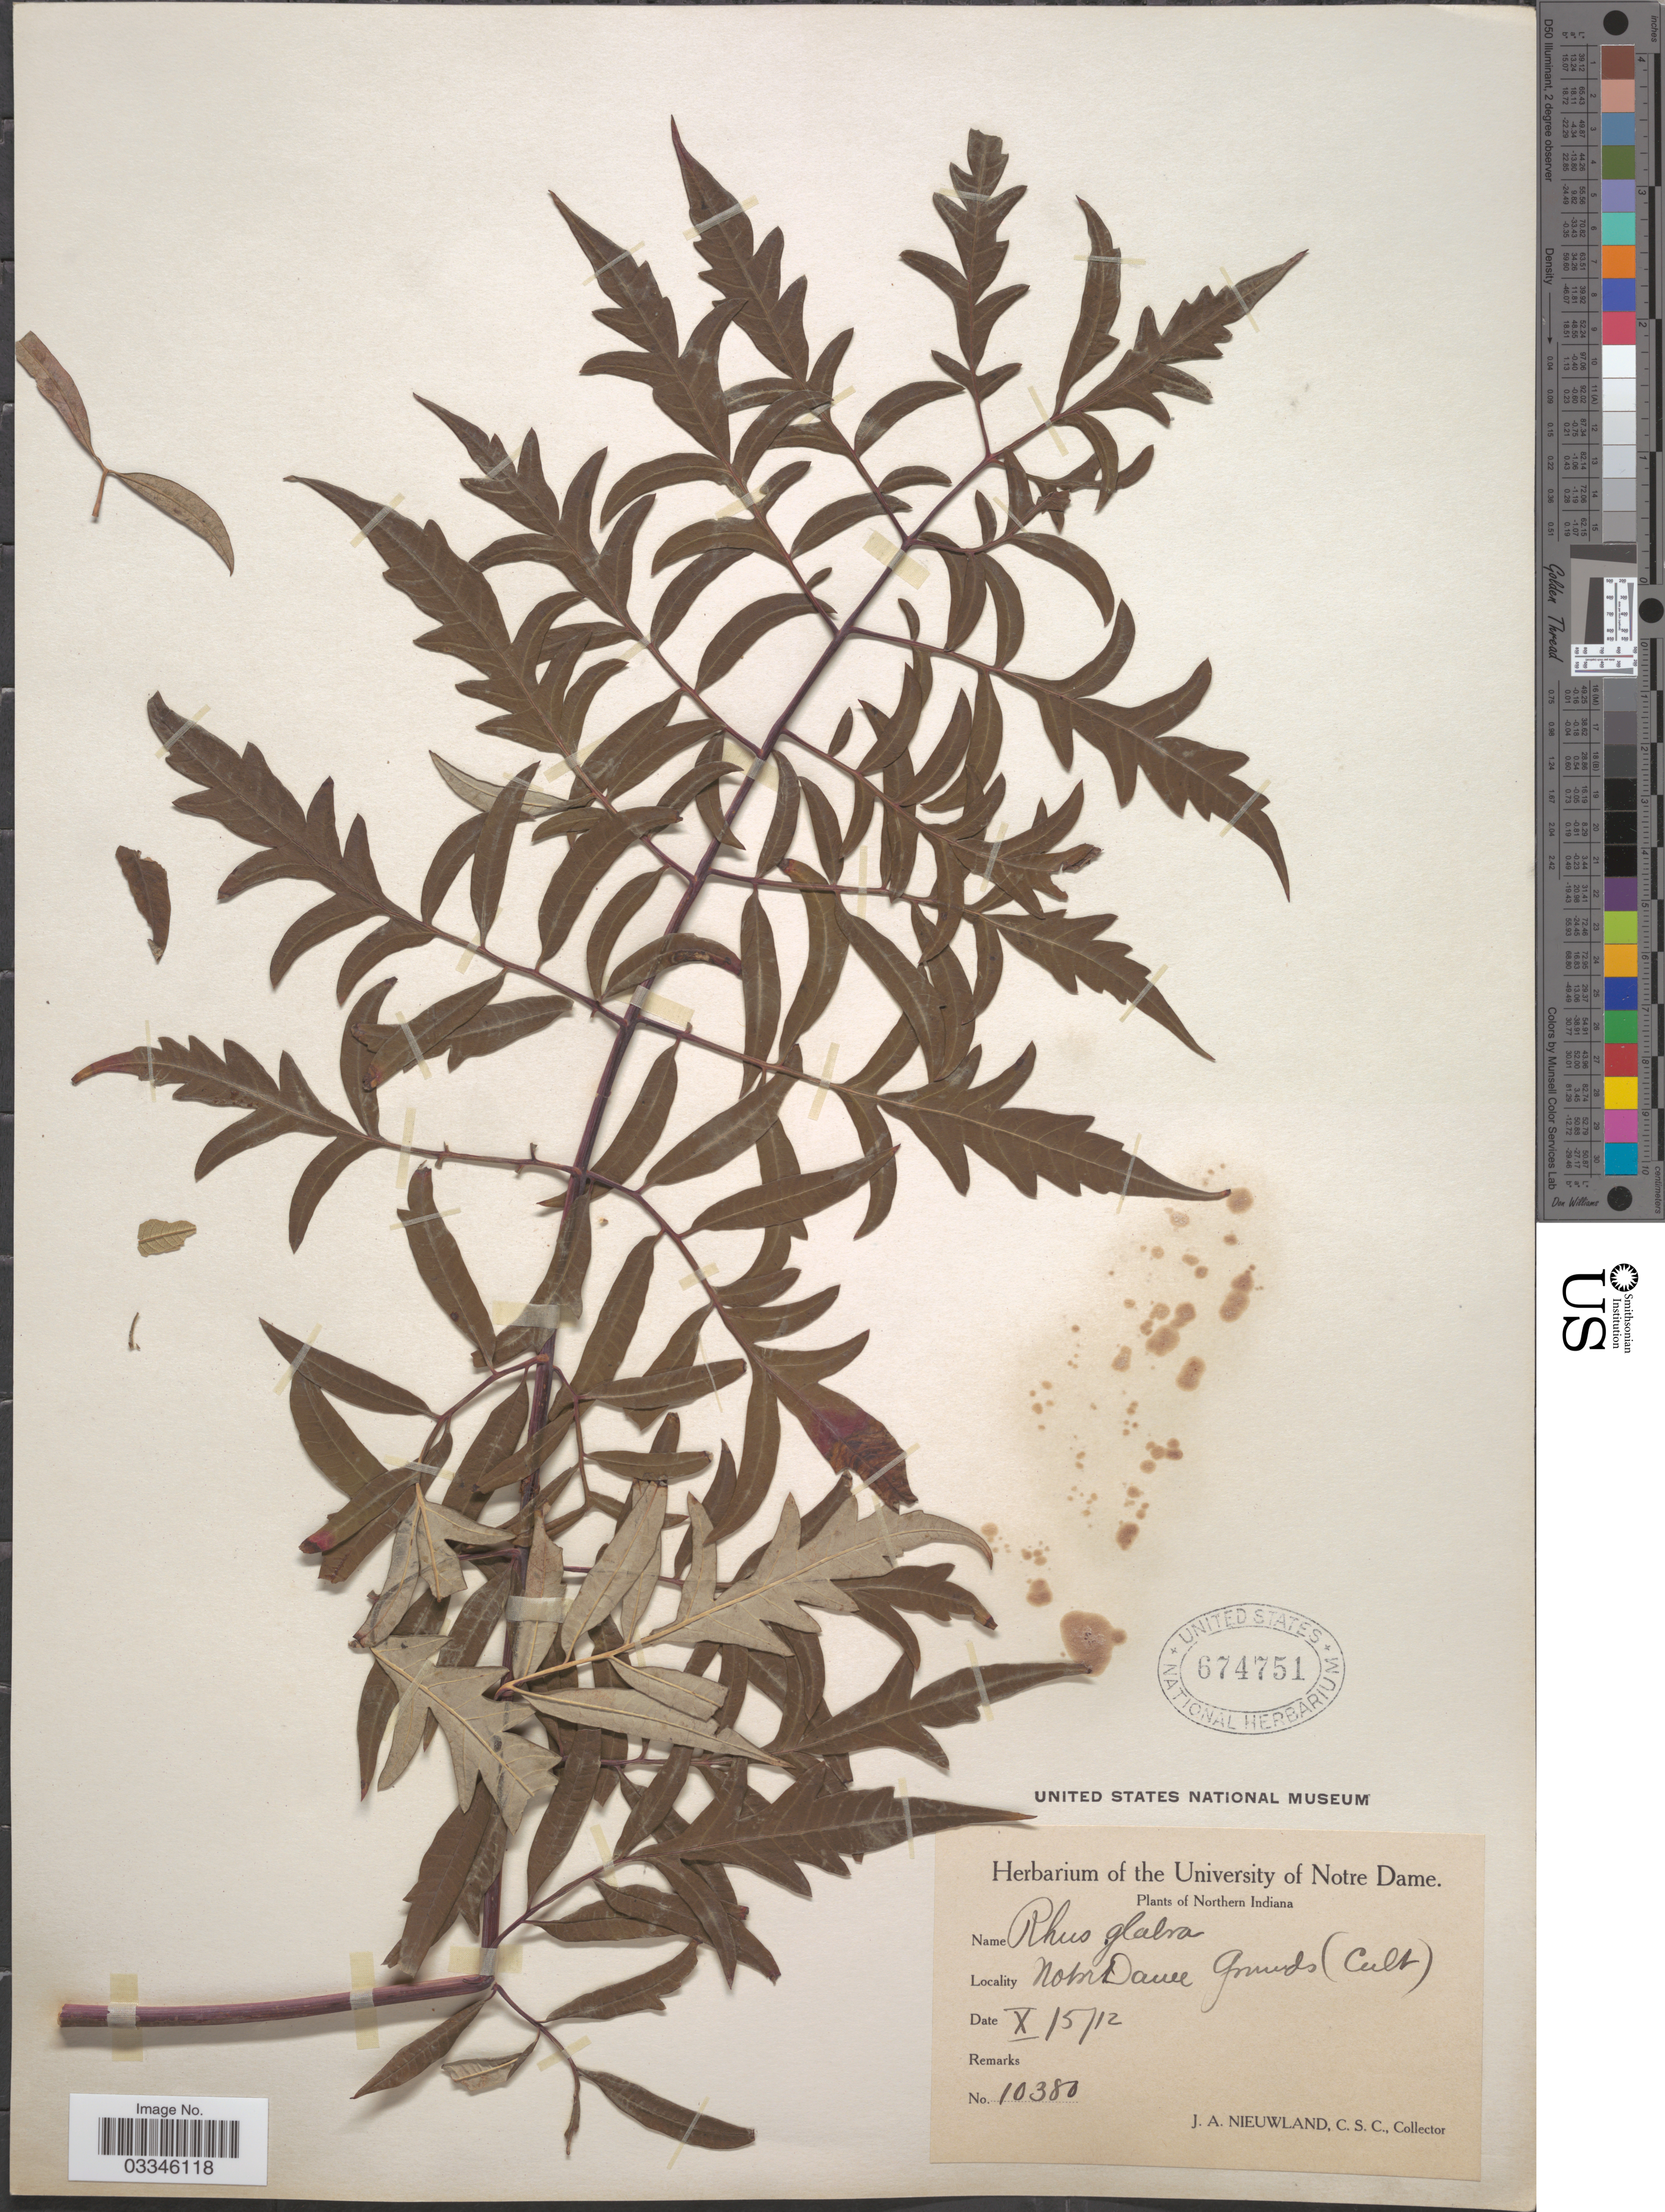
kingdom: Plantae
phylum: Tracheophyta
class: Magnoliopsida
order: Sapindales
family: Anacardiaceae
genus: Rhus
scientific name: Rhus glabra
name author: L.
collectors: J. A. Nieuwland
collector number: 10380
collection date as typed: Transcribed d/m/y: 5/10/12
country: United States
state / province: Indiana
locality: Northern Indiana. Notre Dame Grounds.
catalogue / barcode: US 674751